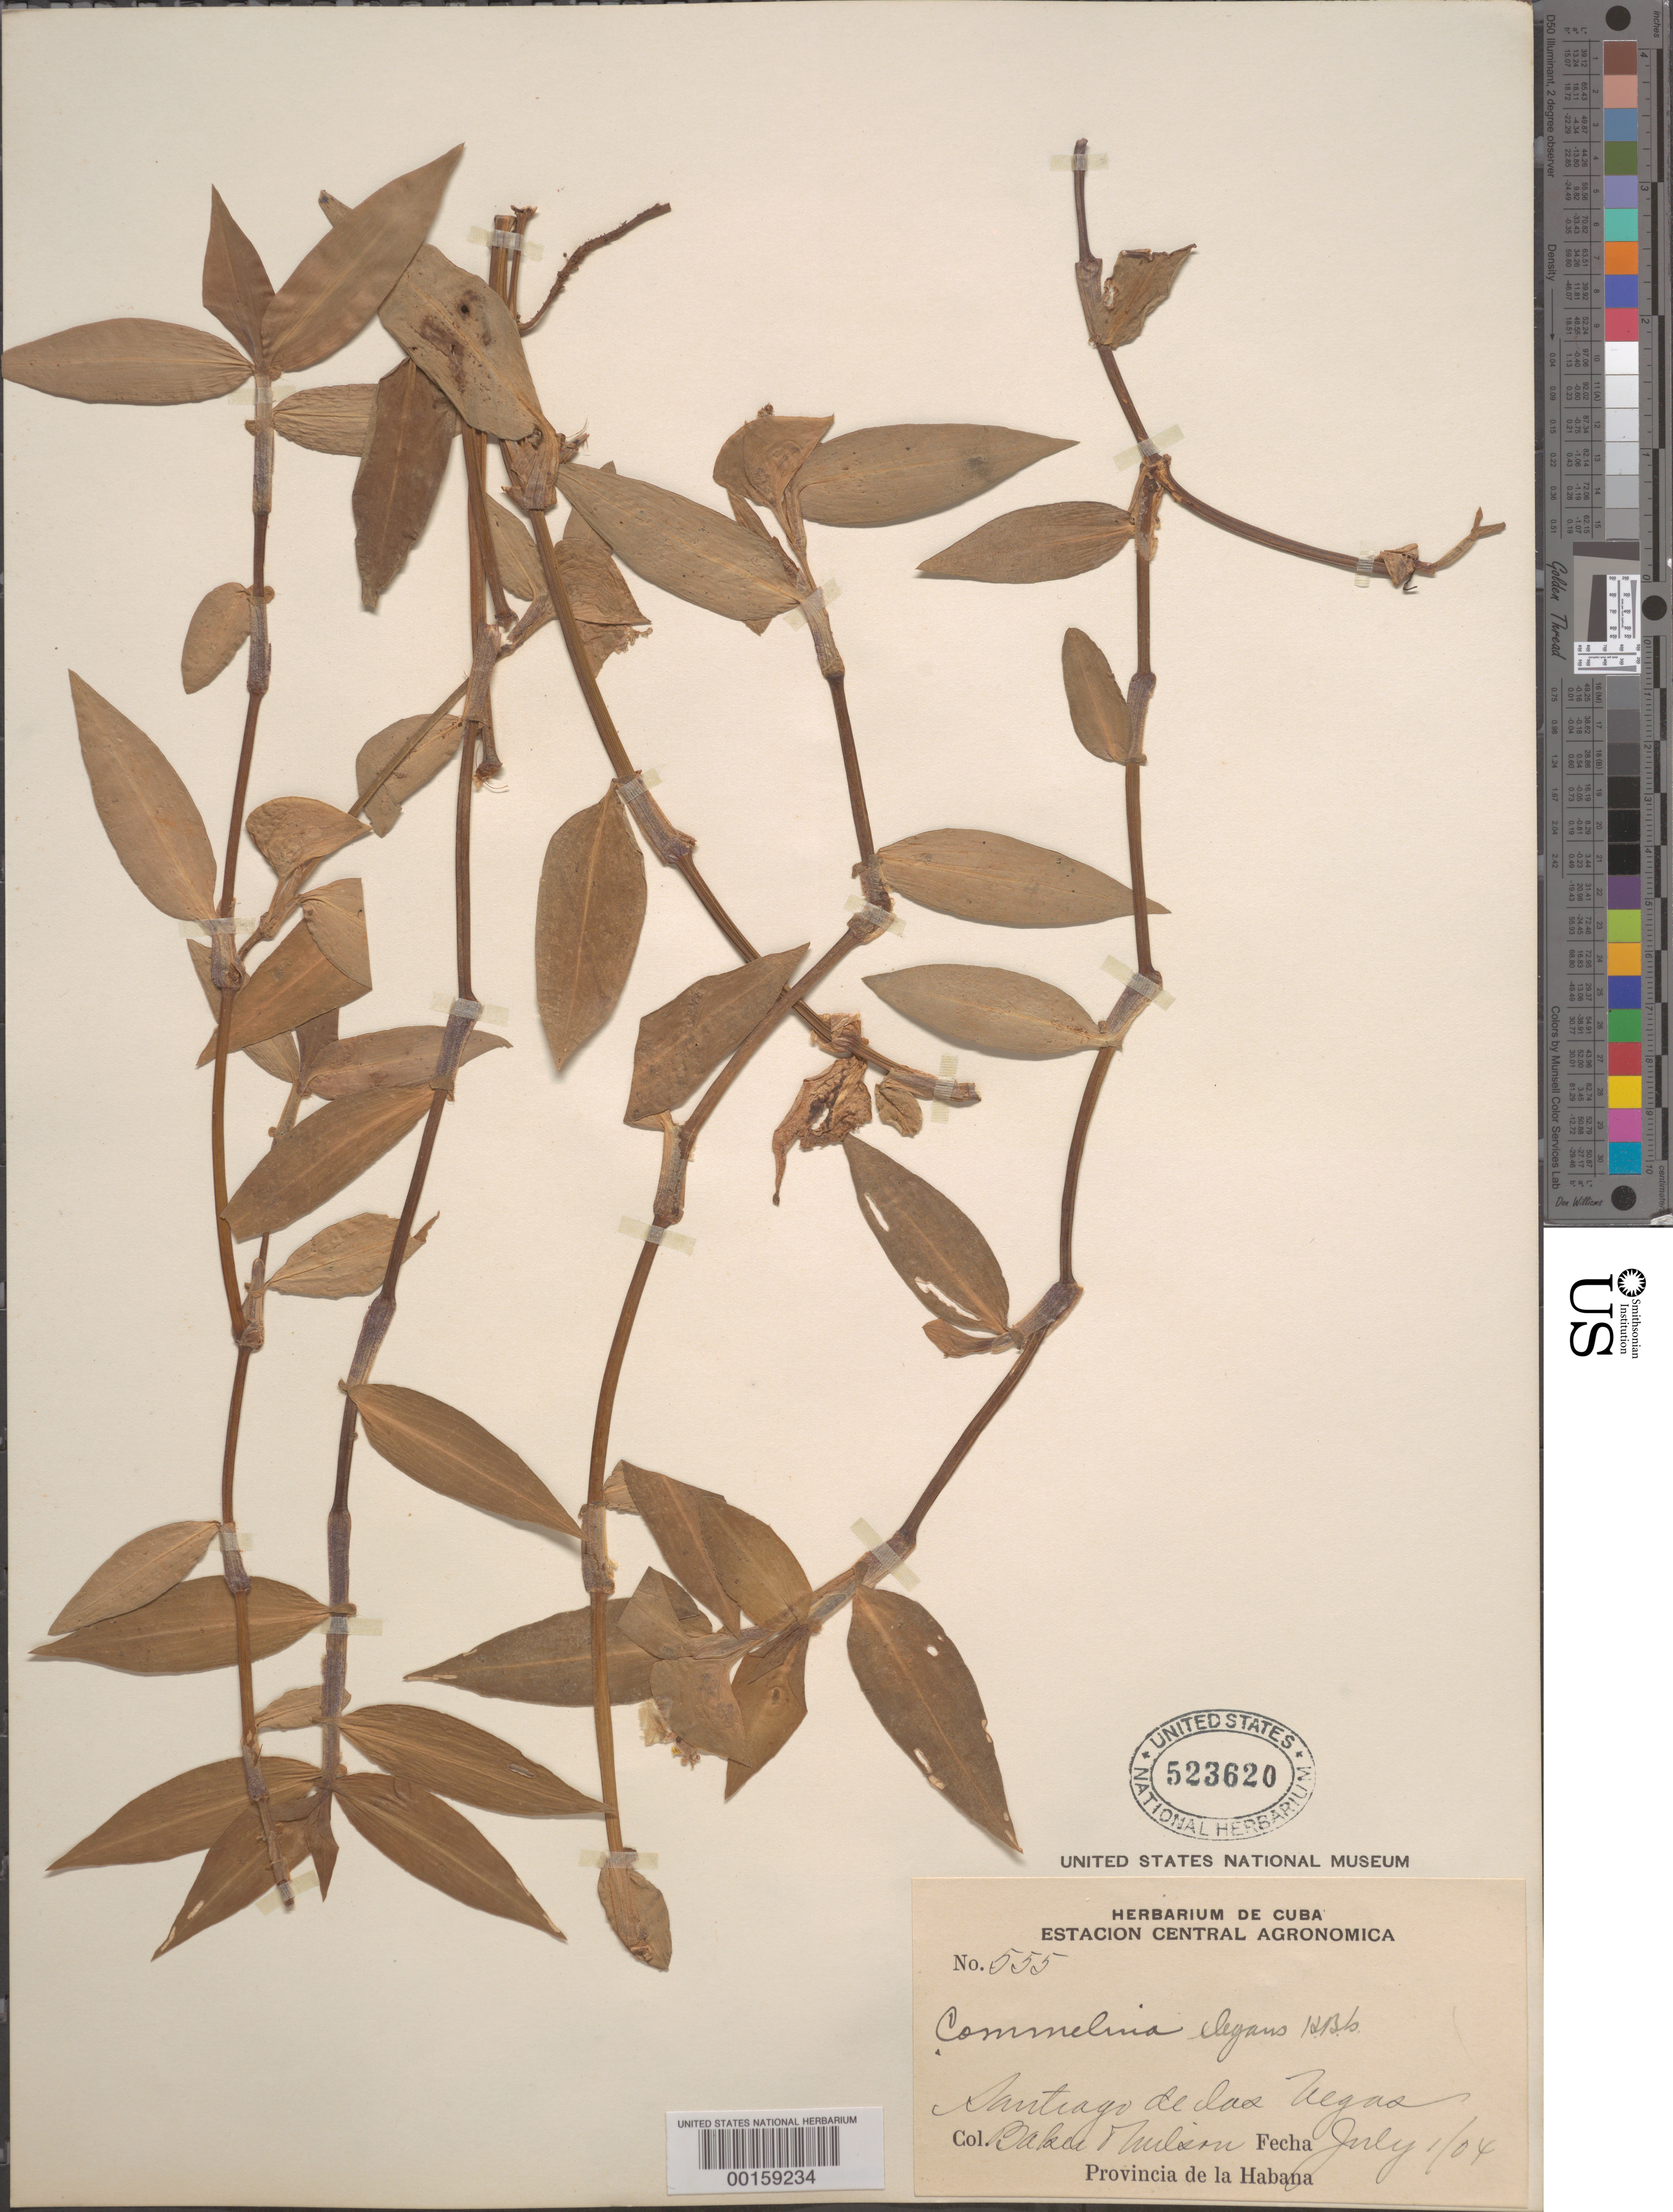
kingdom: Plantae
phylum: Tracheophyta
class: Liliopsida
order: Commelinales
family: Commelinaceae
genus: Commelina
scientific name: Commelina erecta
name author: L.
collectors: -- Baker & F. R. M. Wilson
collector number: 555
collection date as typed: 01 Jul 1904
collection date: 1904-07-01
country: Cuba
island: Greater Antilles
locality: Santiago de Las Vegas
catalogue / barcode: US 523620